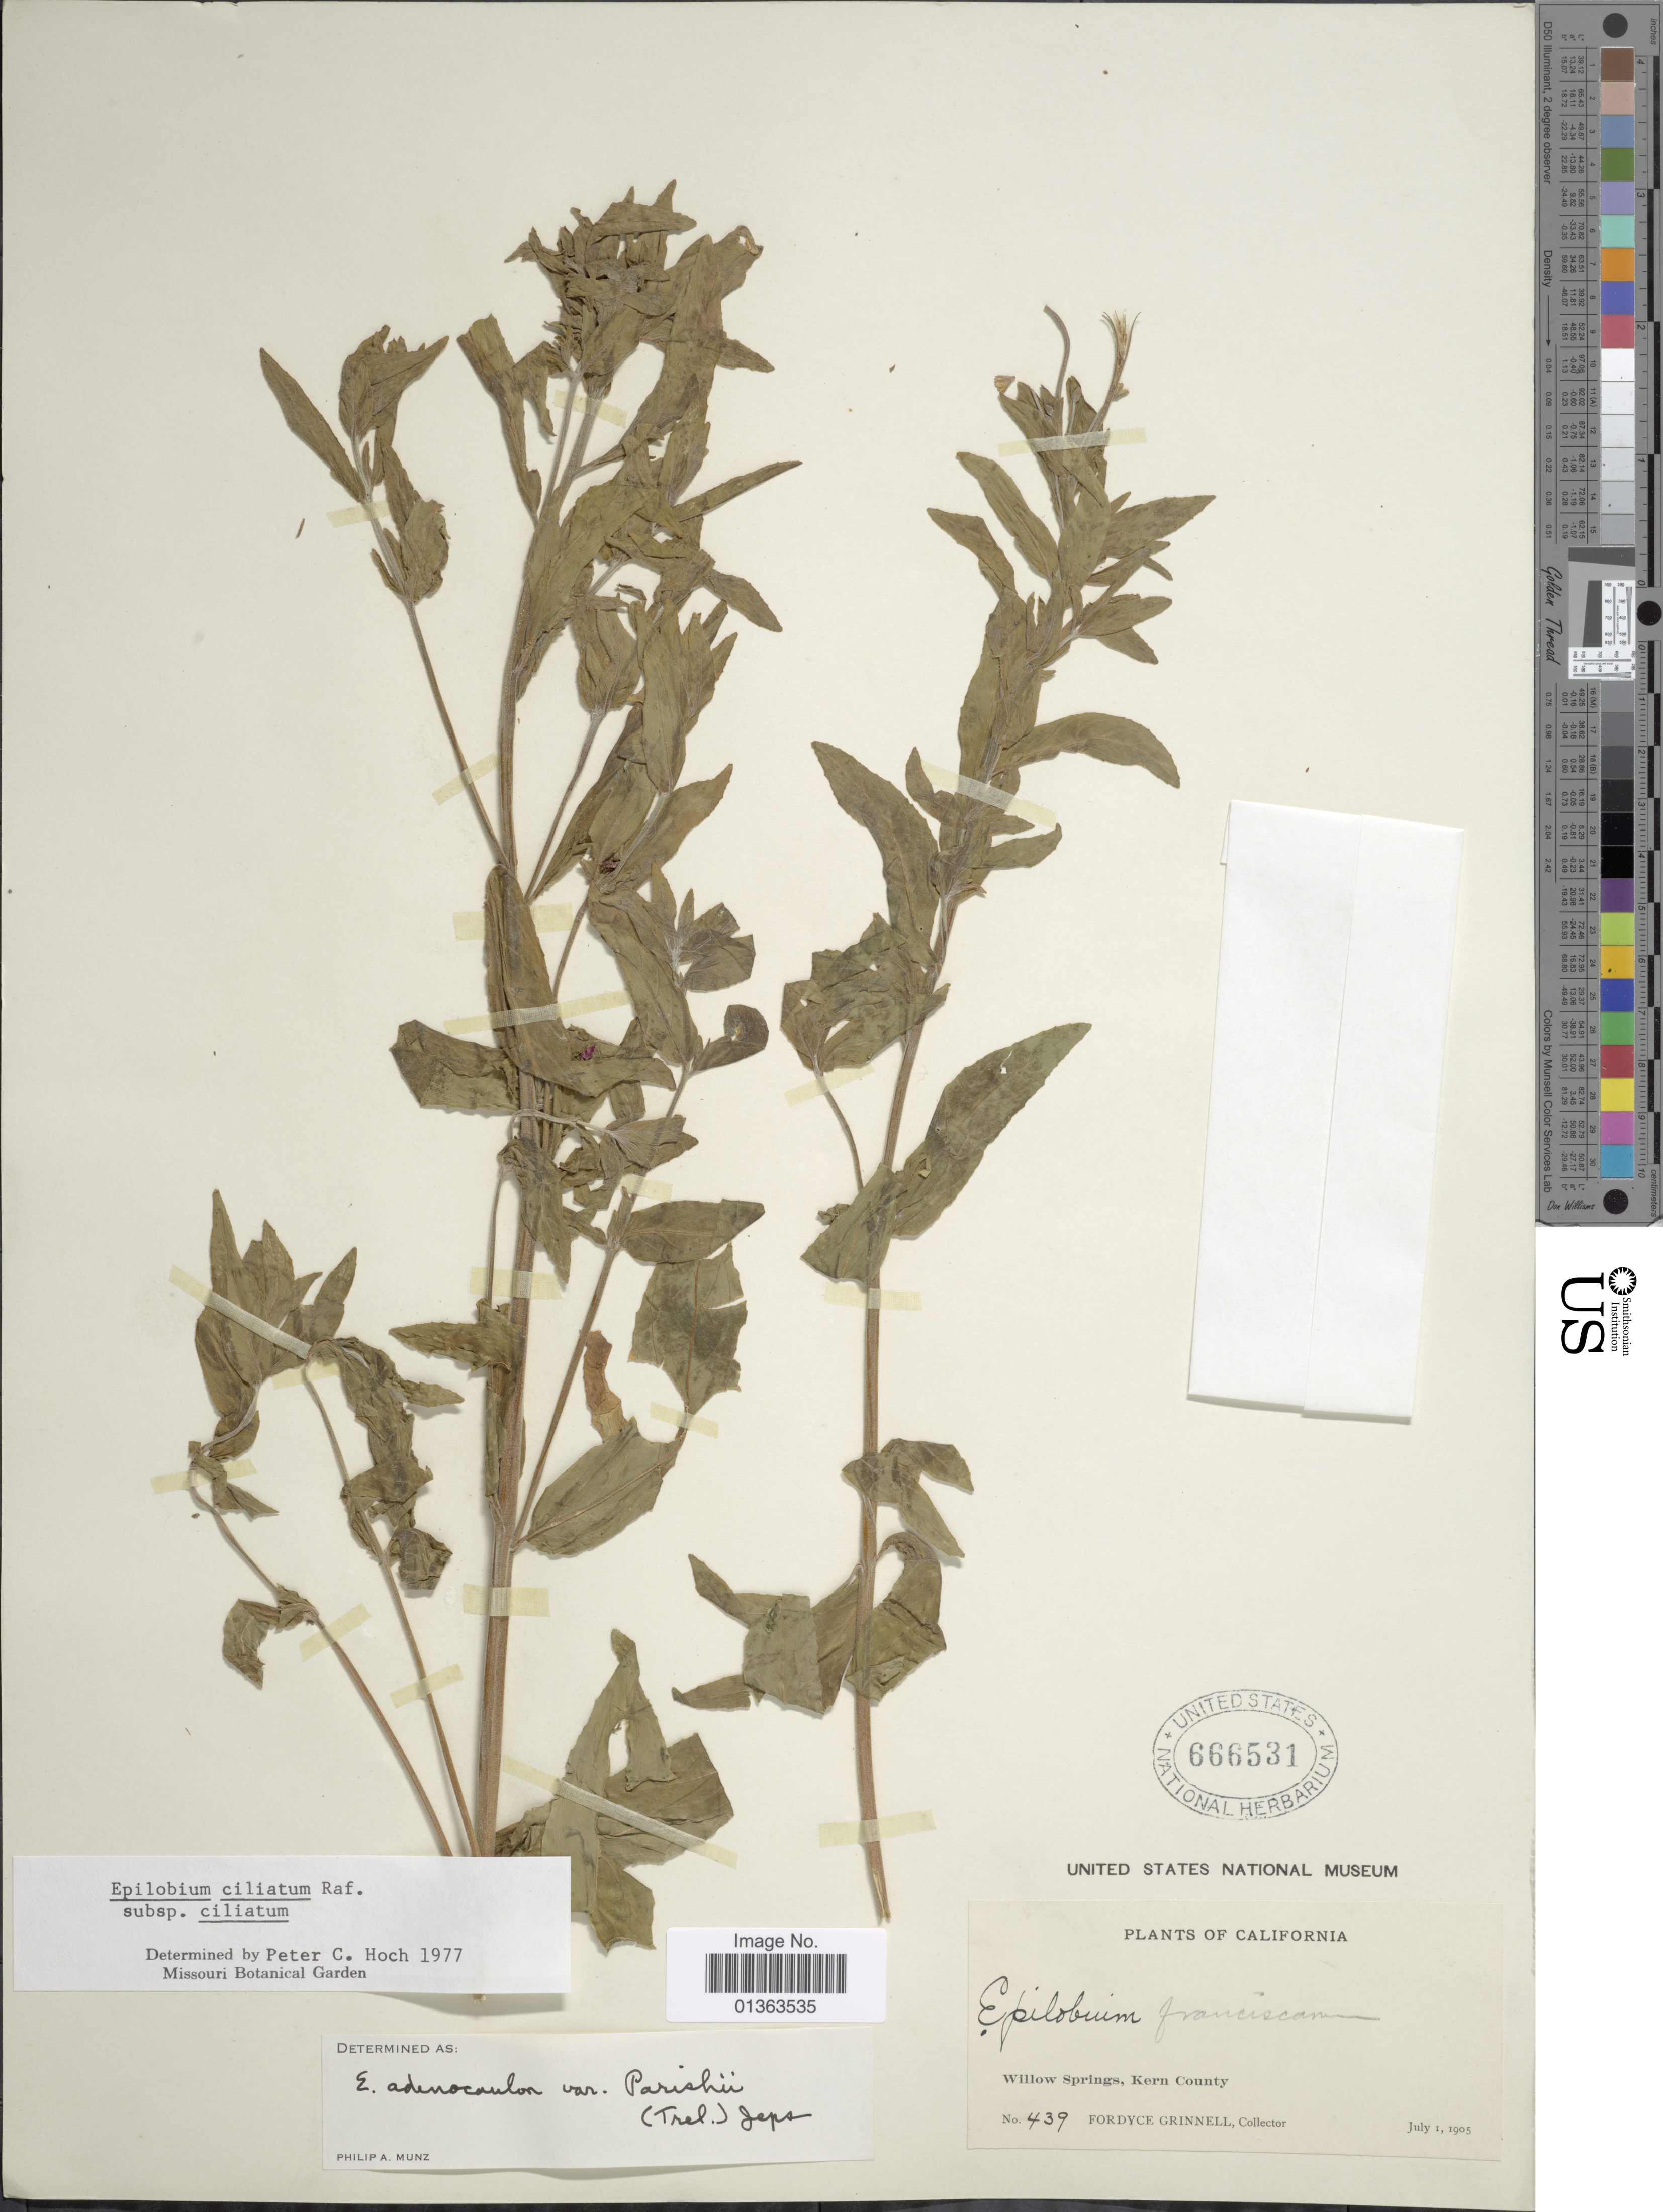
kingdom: Plantae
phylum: Tracheophyta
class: Magnoliopsida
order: Myrtales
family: Onagraceae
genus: Epilobium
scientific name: Epilobium ciliatum subsp. ciliatum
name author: Raf.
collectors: F. Grinnell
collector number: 439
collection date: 1905-07-01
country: United States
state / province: California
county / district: Kern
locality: Willow Springs, Kern County.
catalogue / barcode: US 666531